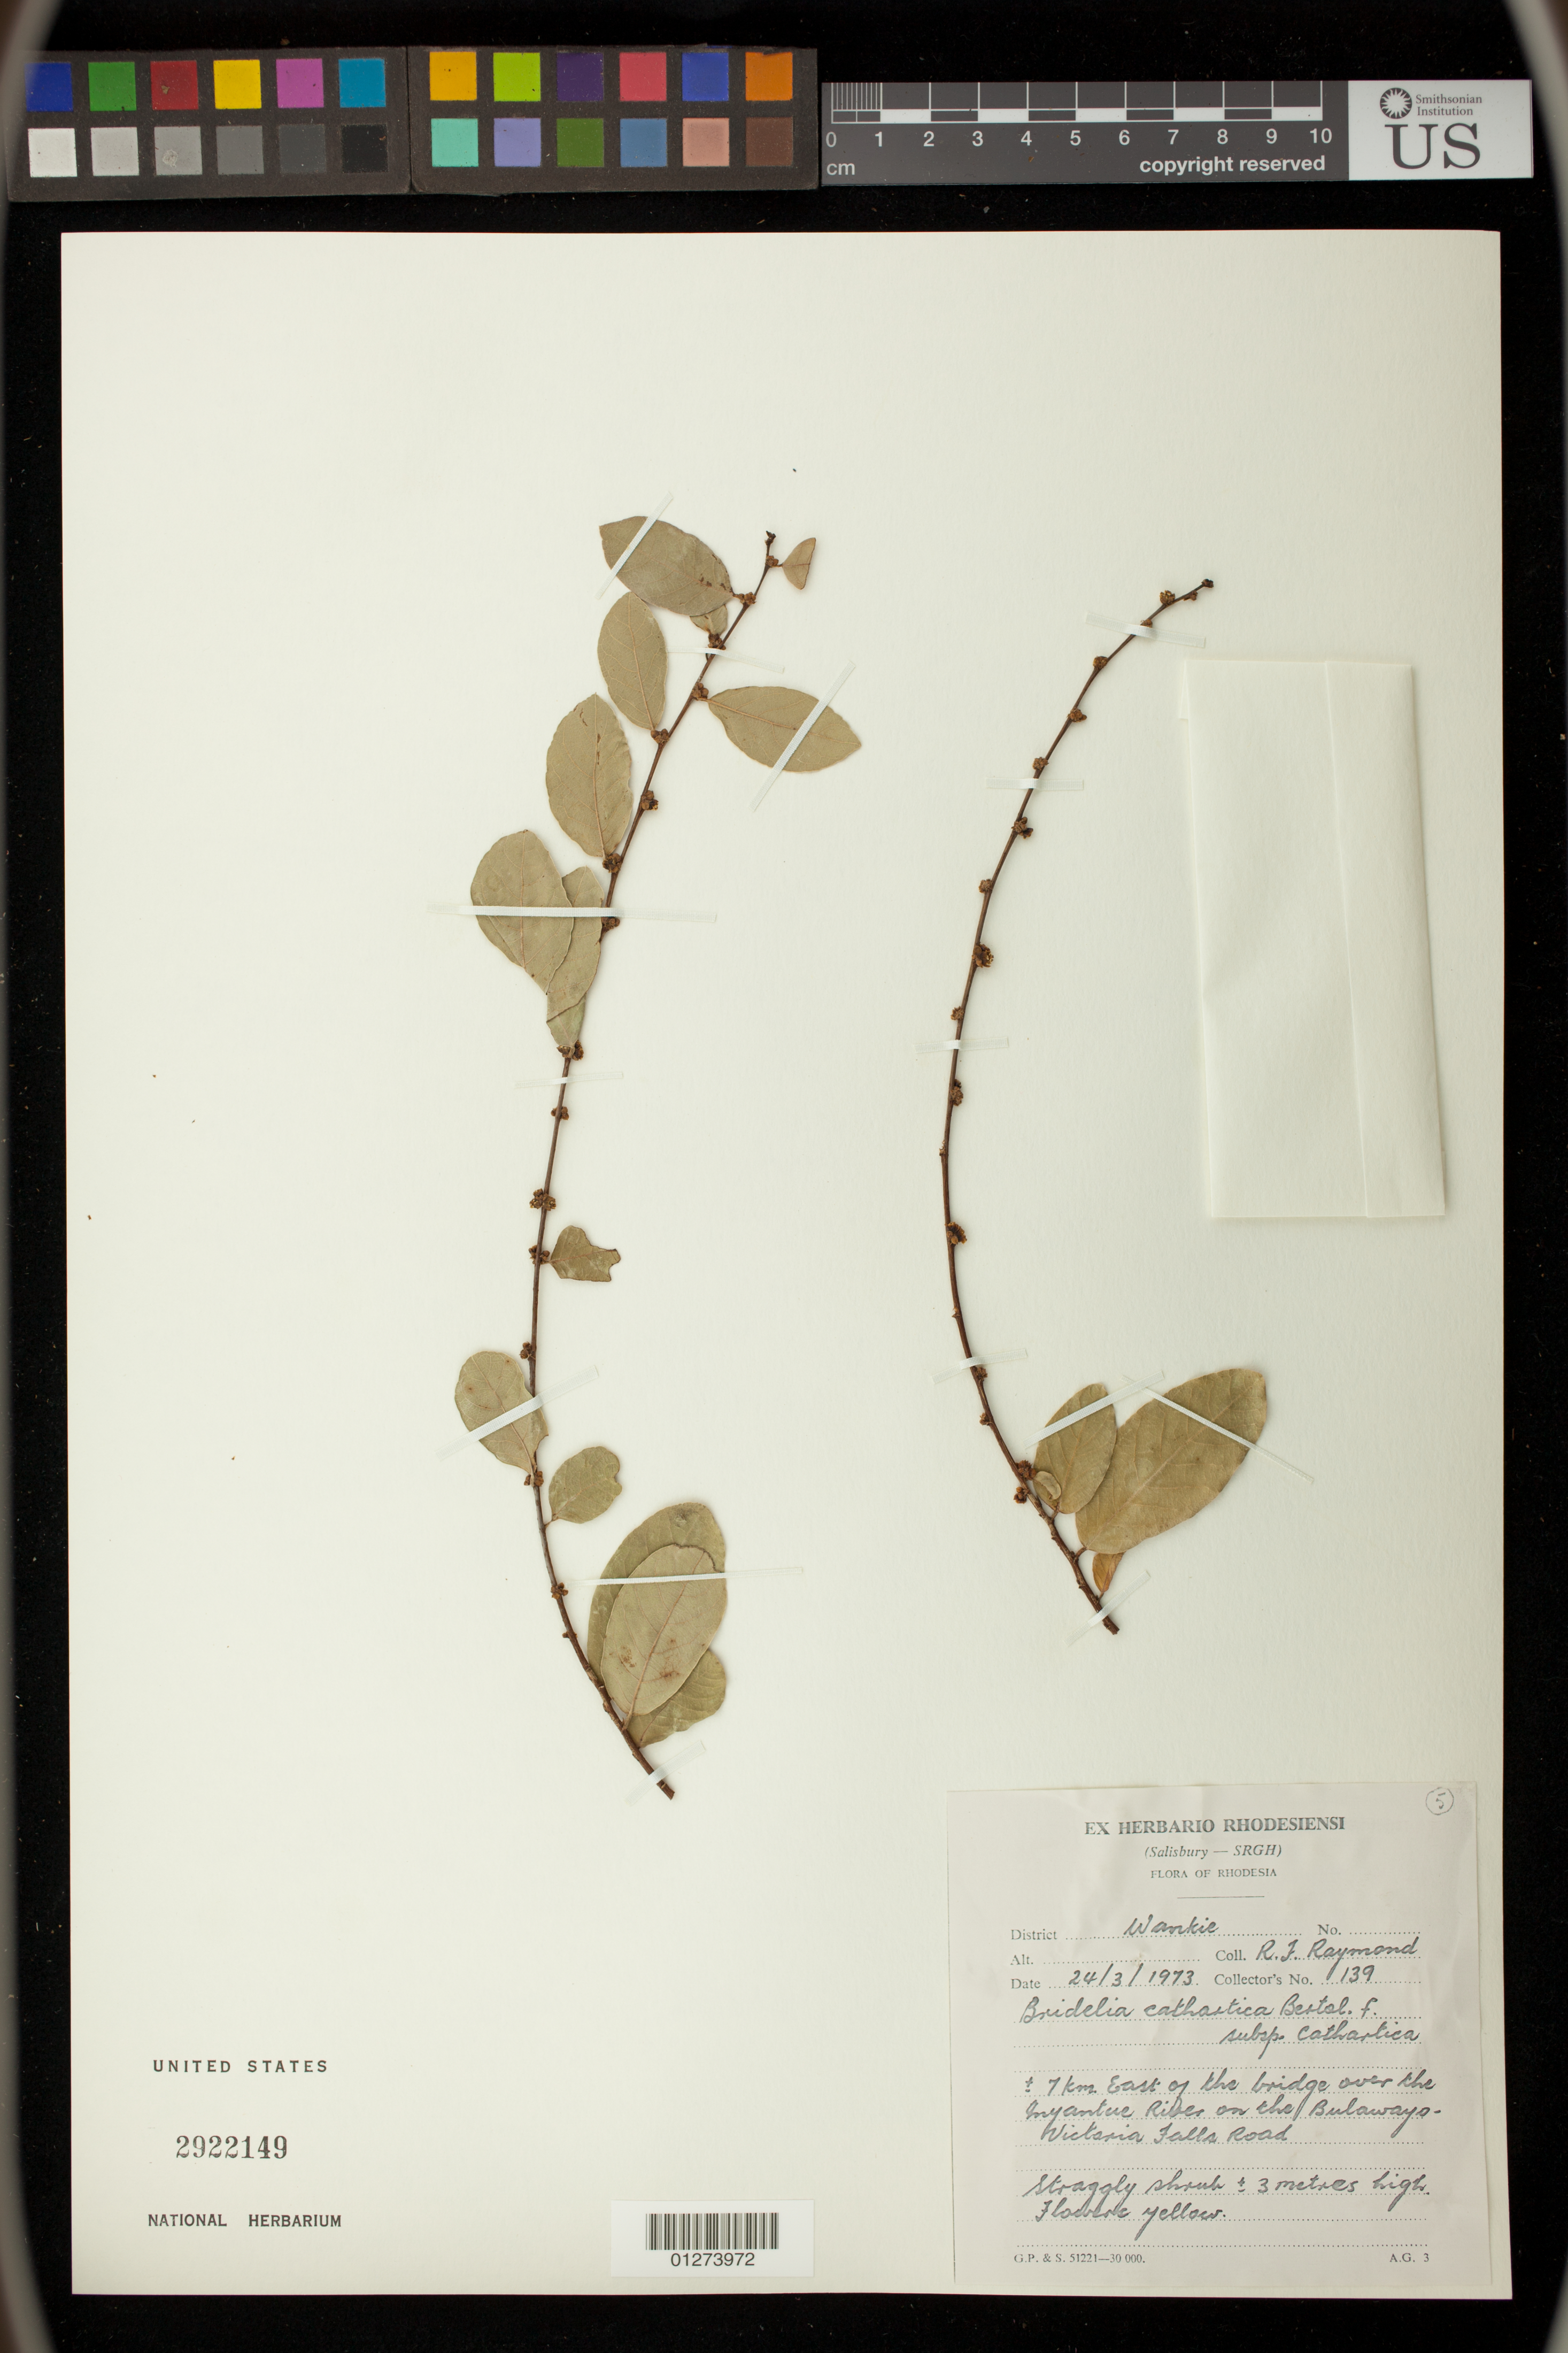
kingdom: Plantae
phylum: Tracheophyta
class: Magnoliopsida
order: Malpighiales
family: Phyllanthaceae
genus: Bridelia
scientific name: Bridelia cathartica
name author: G. Bertol.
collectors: R. Raymond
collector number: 139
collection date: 1973-03-24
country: Zimbabwe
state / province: Matabeleland North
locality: Wankie [Hwange], Rhodesia: abt 7 km east of the bridge over the Inyantue River on the Bulawayo-Victoria Falls Road.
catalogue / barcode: US 2922149